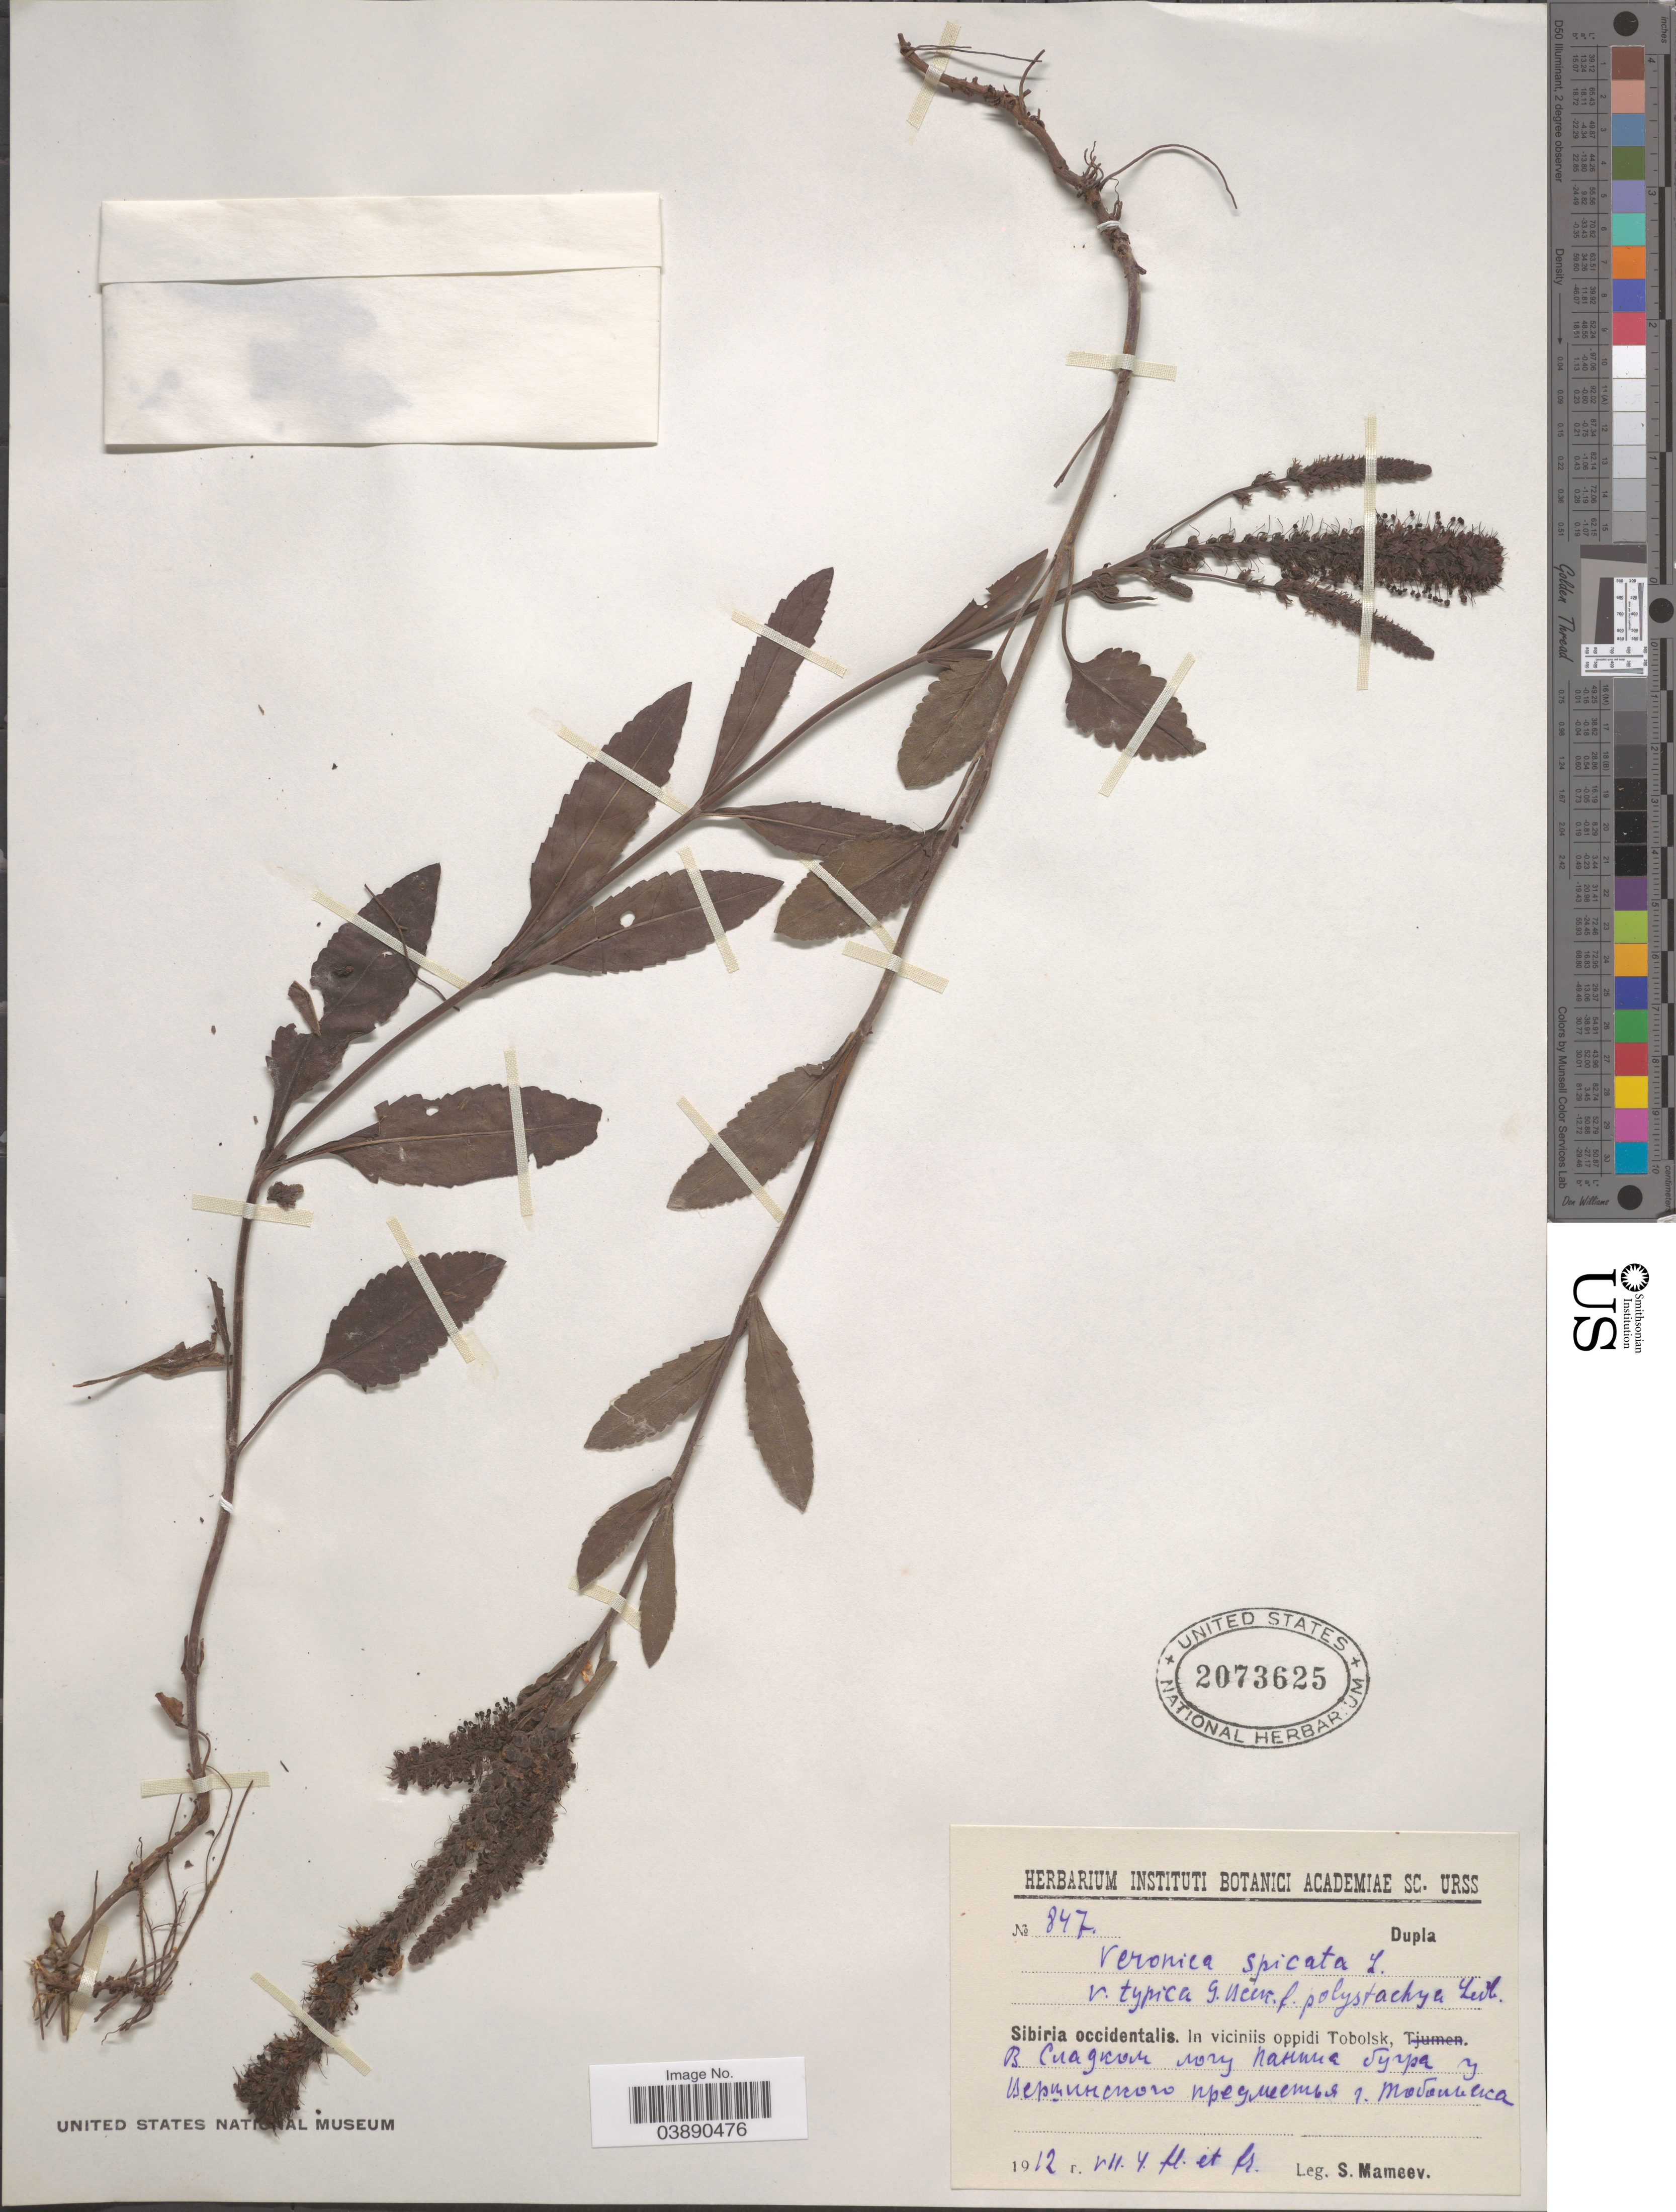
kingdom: Plantae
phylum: Tracheophyta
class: Magnoliopsida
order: Lamiales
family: Plantaginaceae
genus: Veronica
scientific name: Veronica spicata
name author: L.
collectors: S. Mameev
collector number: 847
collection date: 1912-07-04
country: Russian Federation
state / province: Tyumen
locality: Sibiria occidentalis. In viciniis oppidi Tobolsk, Panin Bugor near Tobolsk.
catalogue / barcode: US 2073625